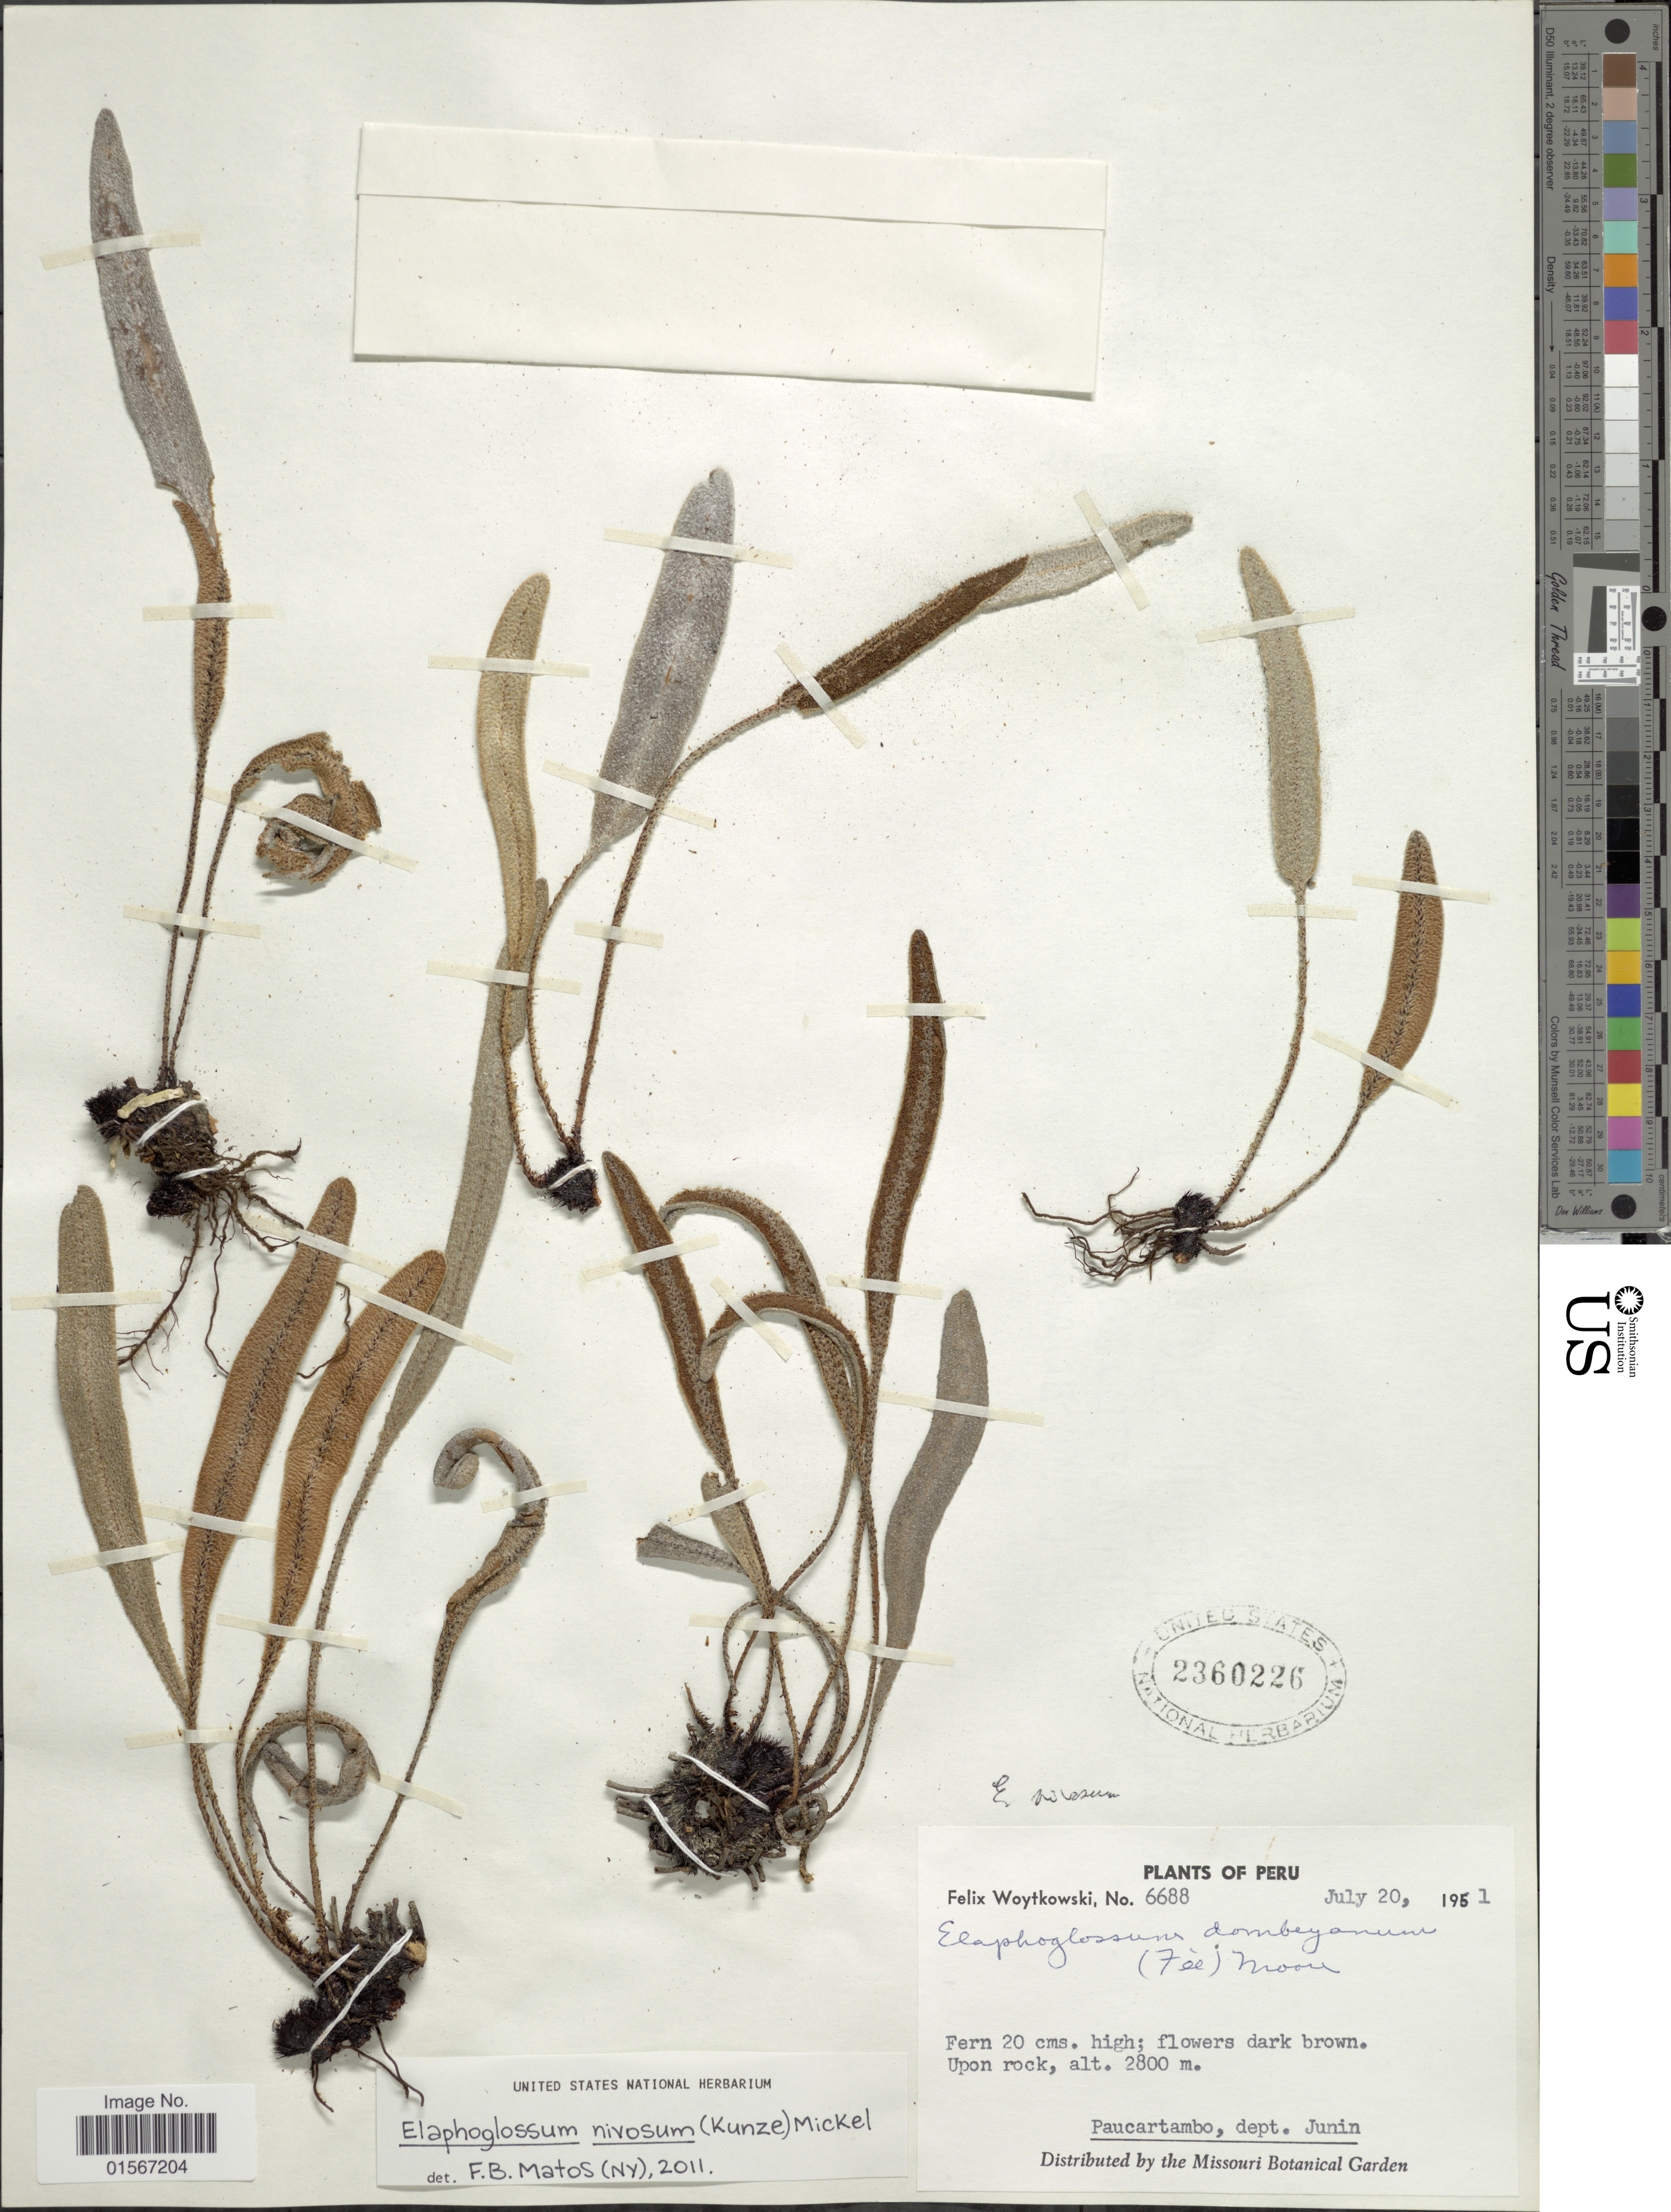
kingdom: Plantae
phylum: Tracheophyta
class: Polypodiopsida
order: Polypodiales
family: Dryopteridaceae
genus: Elaphoglossum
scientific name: Elaphoglossum nivosum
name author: (Kunze) Mickel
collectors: F. Woytkowski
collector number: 6688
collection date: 1951-07-20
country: Peru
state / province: Junín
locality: Peru, Paucartambo, dept. Junin.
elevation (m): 2800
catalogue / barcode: US 2360226